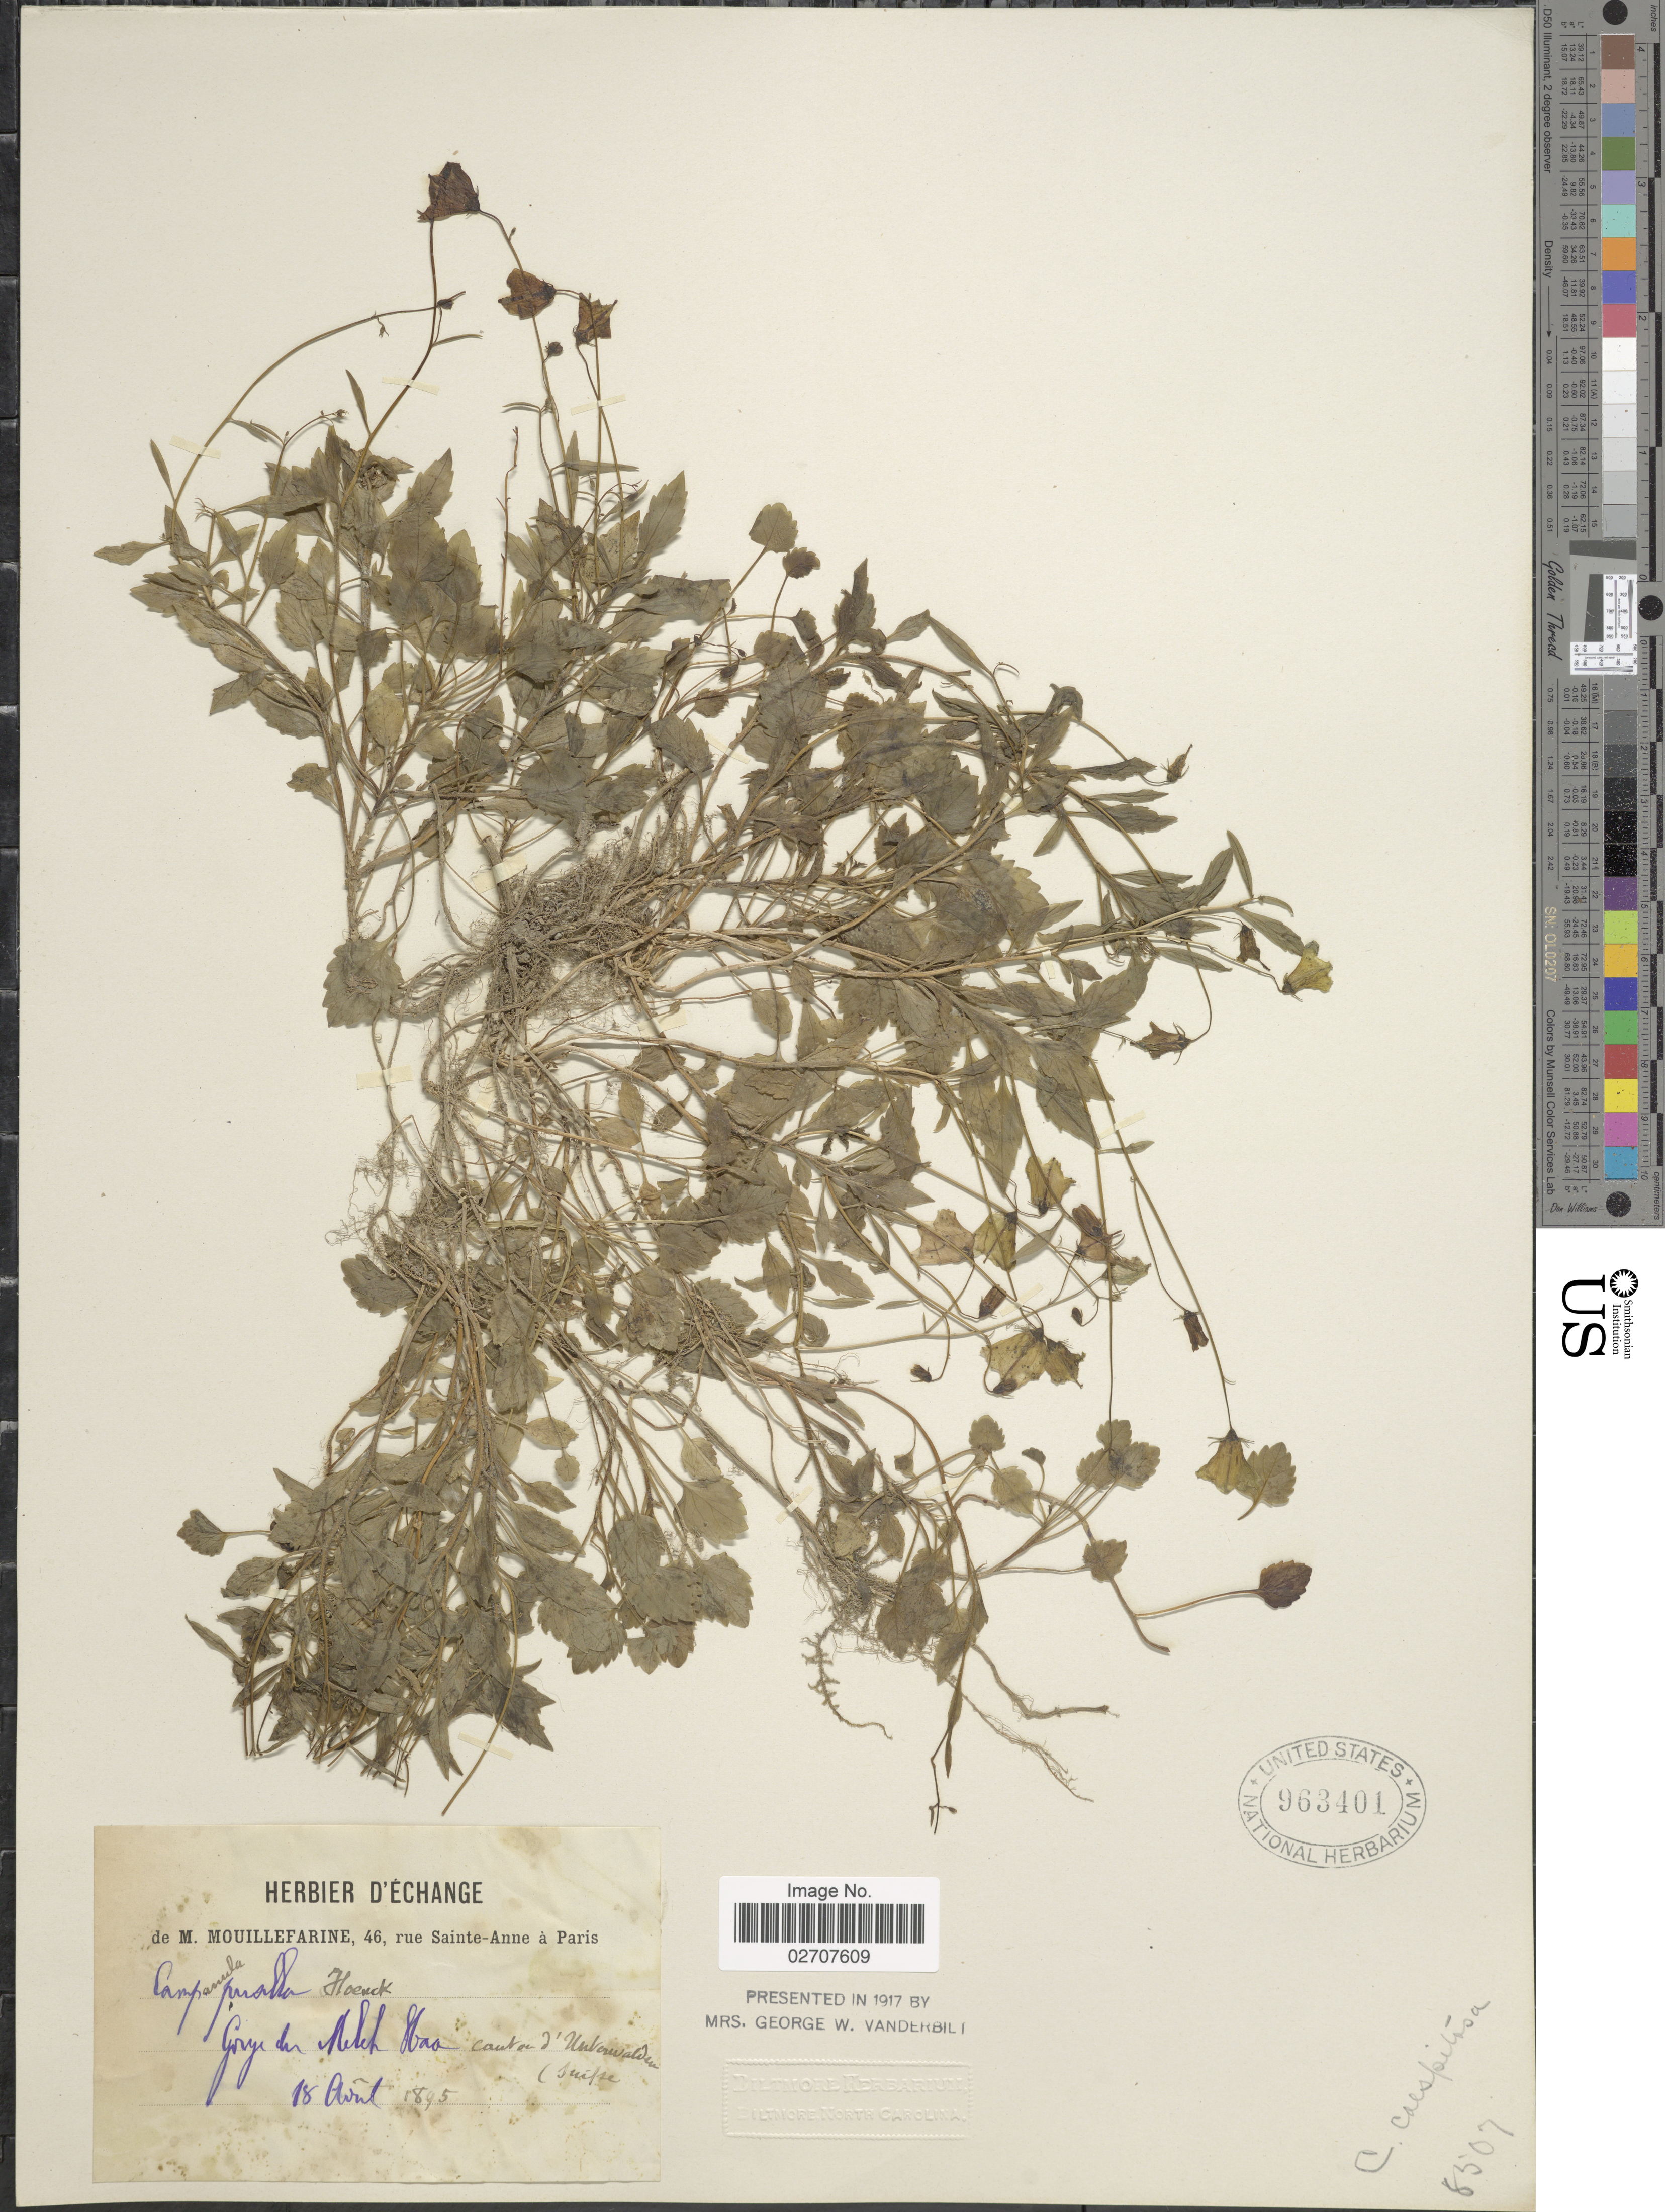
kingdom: Plantae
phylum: Tracheophyta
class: Magnoliopsida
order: Asterales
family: Campanulaceae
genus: Campanula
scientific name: Campanula cochleariifolia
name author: Lam.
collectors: A. Mouillefarine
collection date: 1895-04-18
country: Switzerland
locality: Gorge der Nekh bao [interpreted] canton d' Unterwalden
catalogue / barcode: US 963401